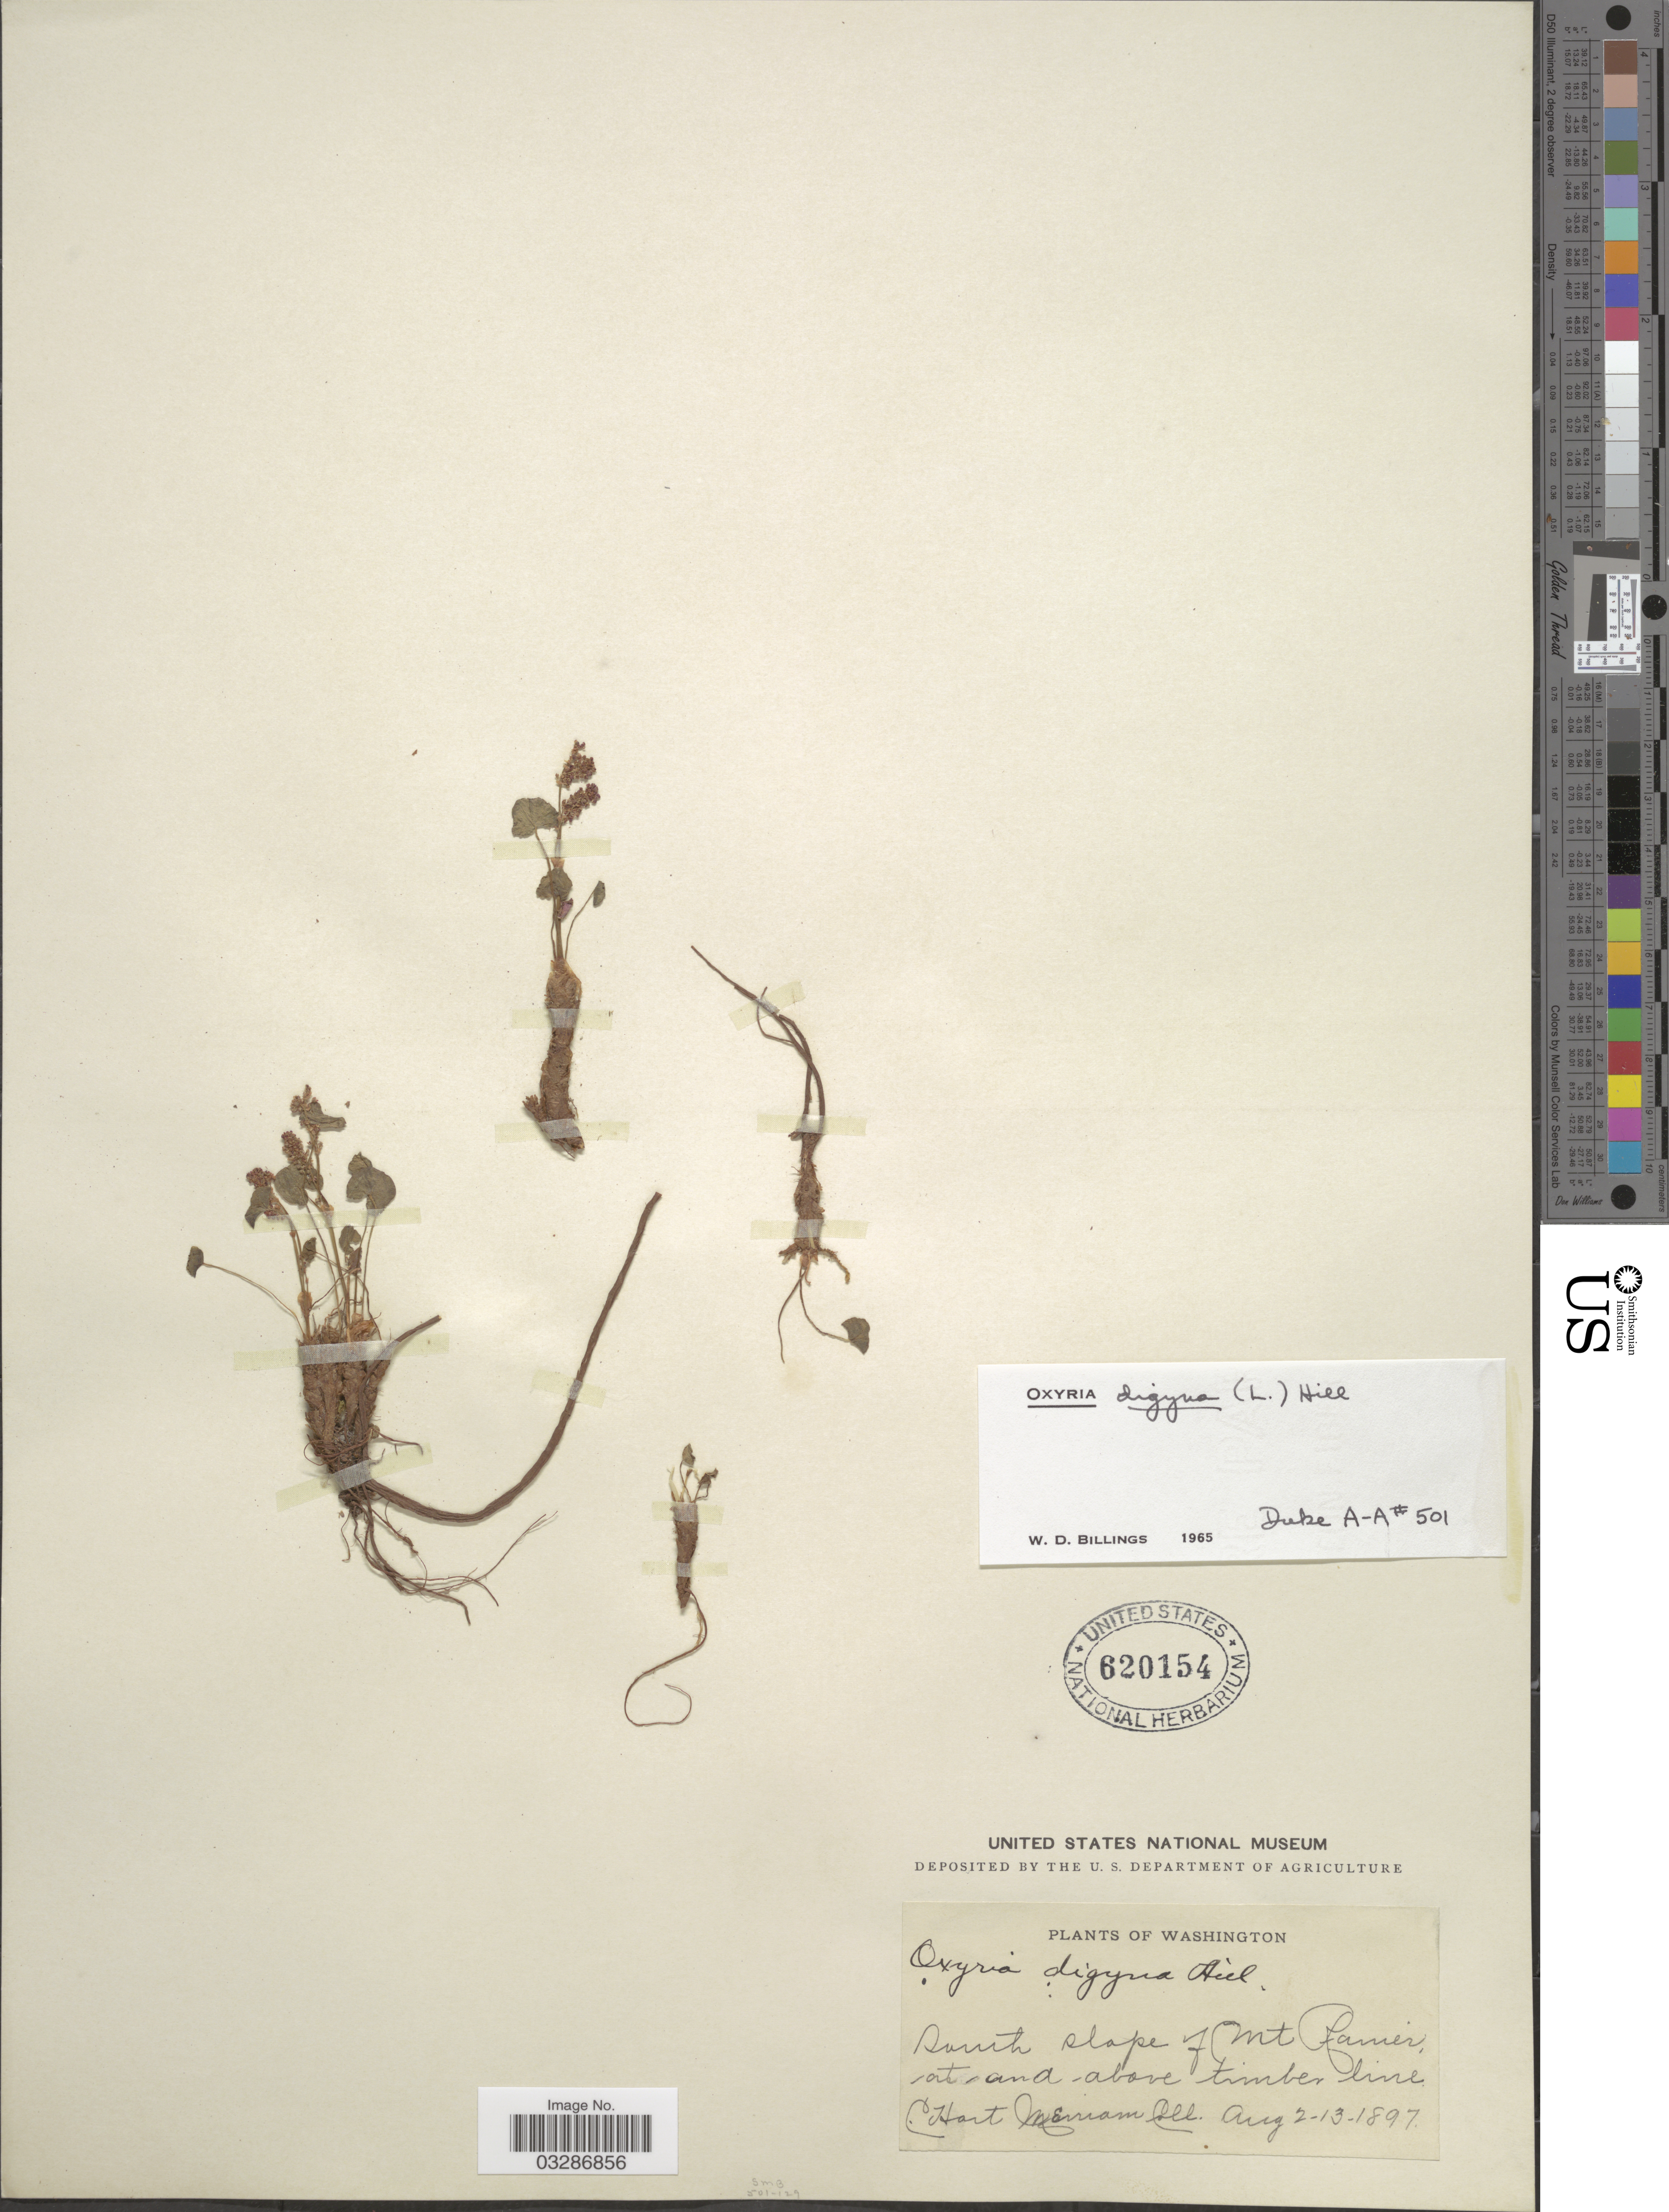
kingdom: Plantae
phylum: Tracheophyta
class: Magnoliopsida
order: Caryophyllales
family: Polygonaceae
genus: Oxyria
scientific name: Oxyria digyna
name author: (L.) Hill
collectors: C. Merriam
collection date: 1897-08-02/1897-08-13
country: United States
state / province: Washington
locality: South slope of Mt. Ranier, at and above timber line.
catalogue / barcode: US 620154